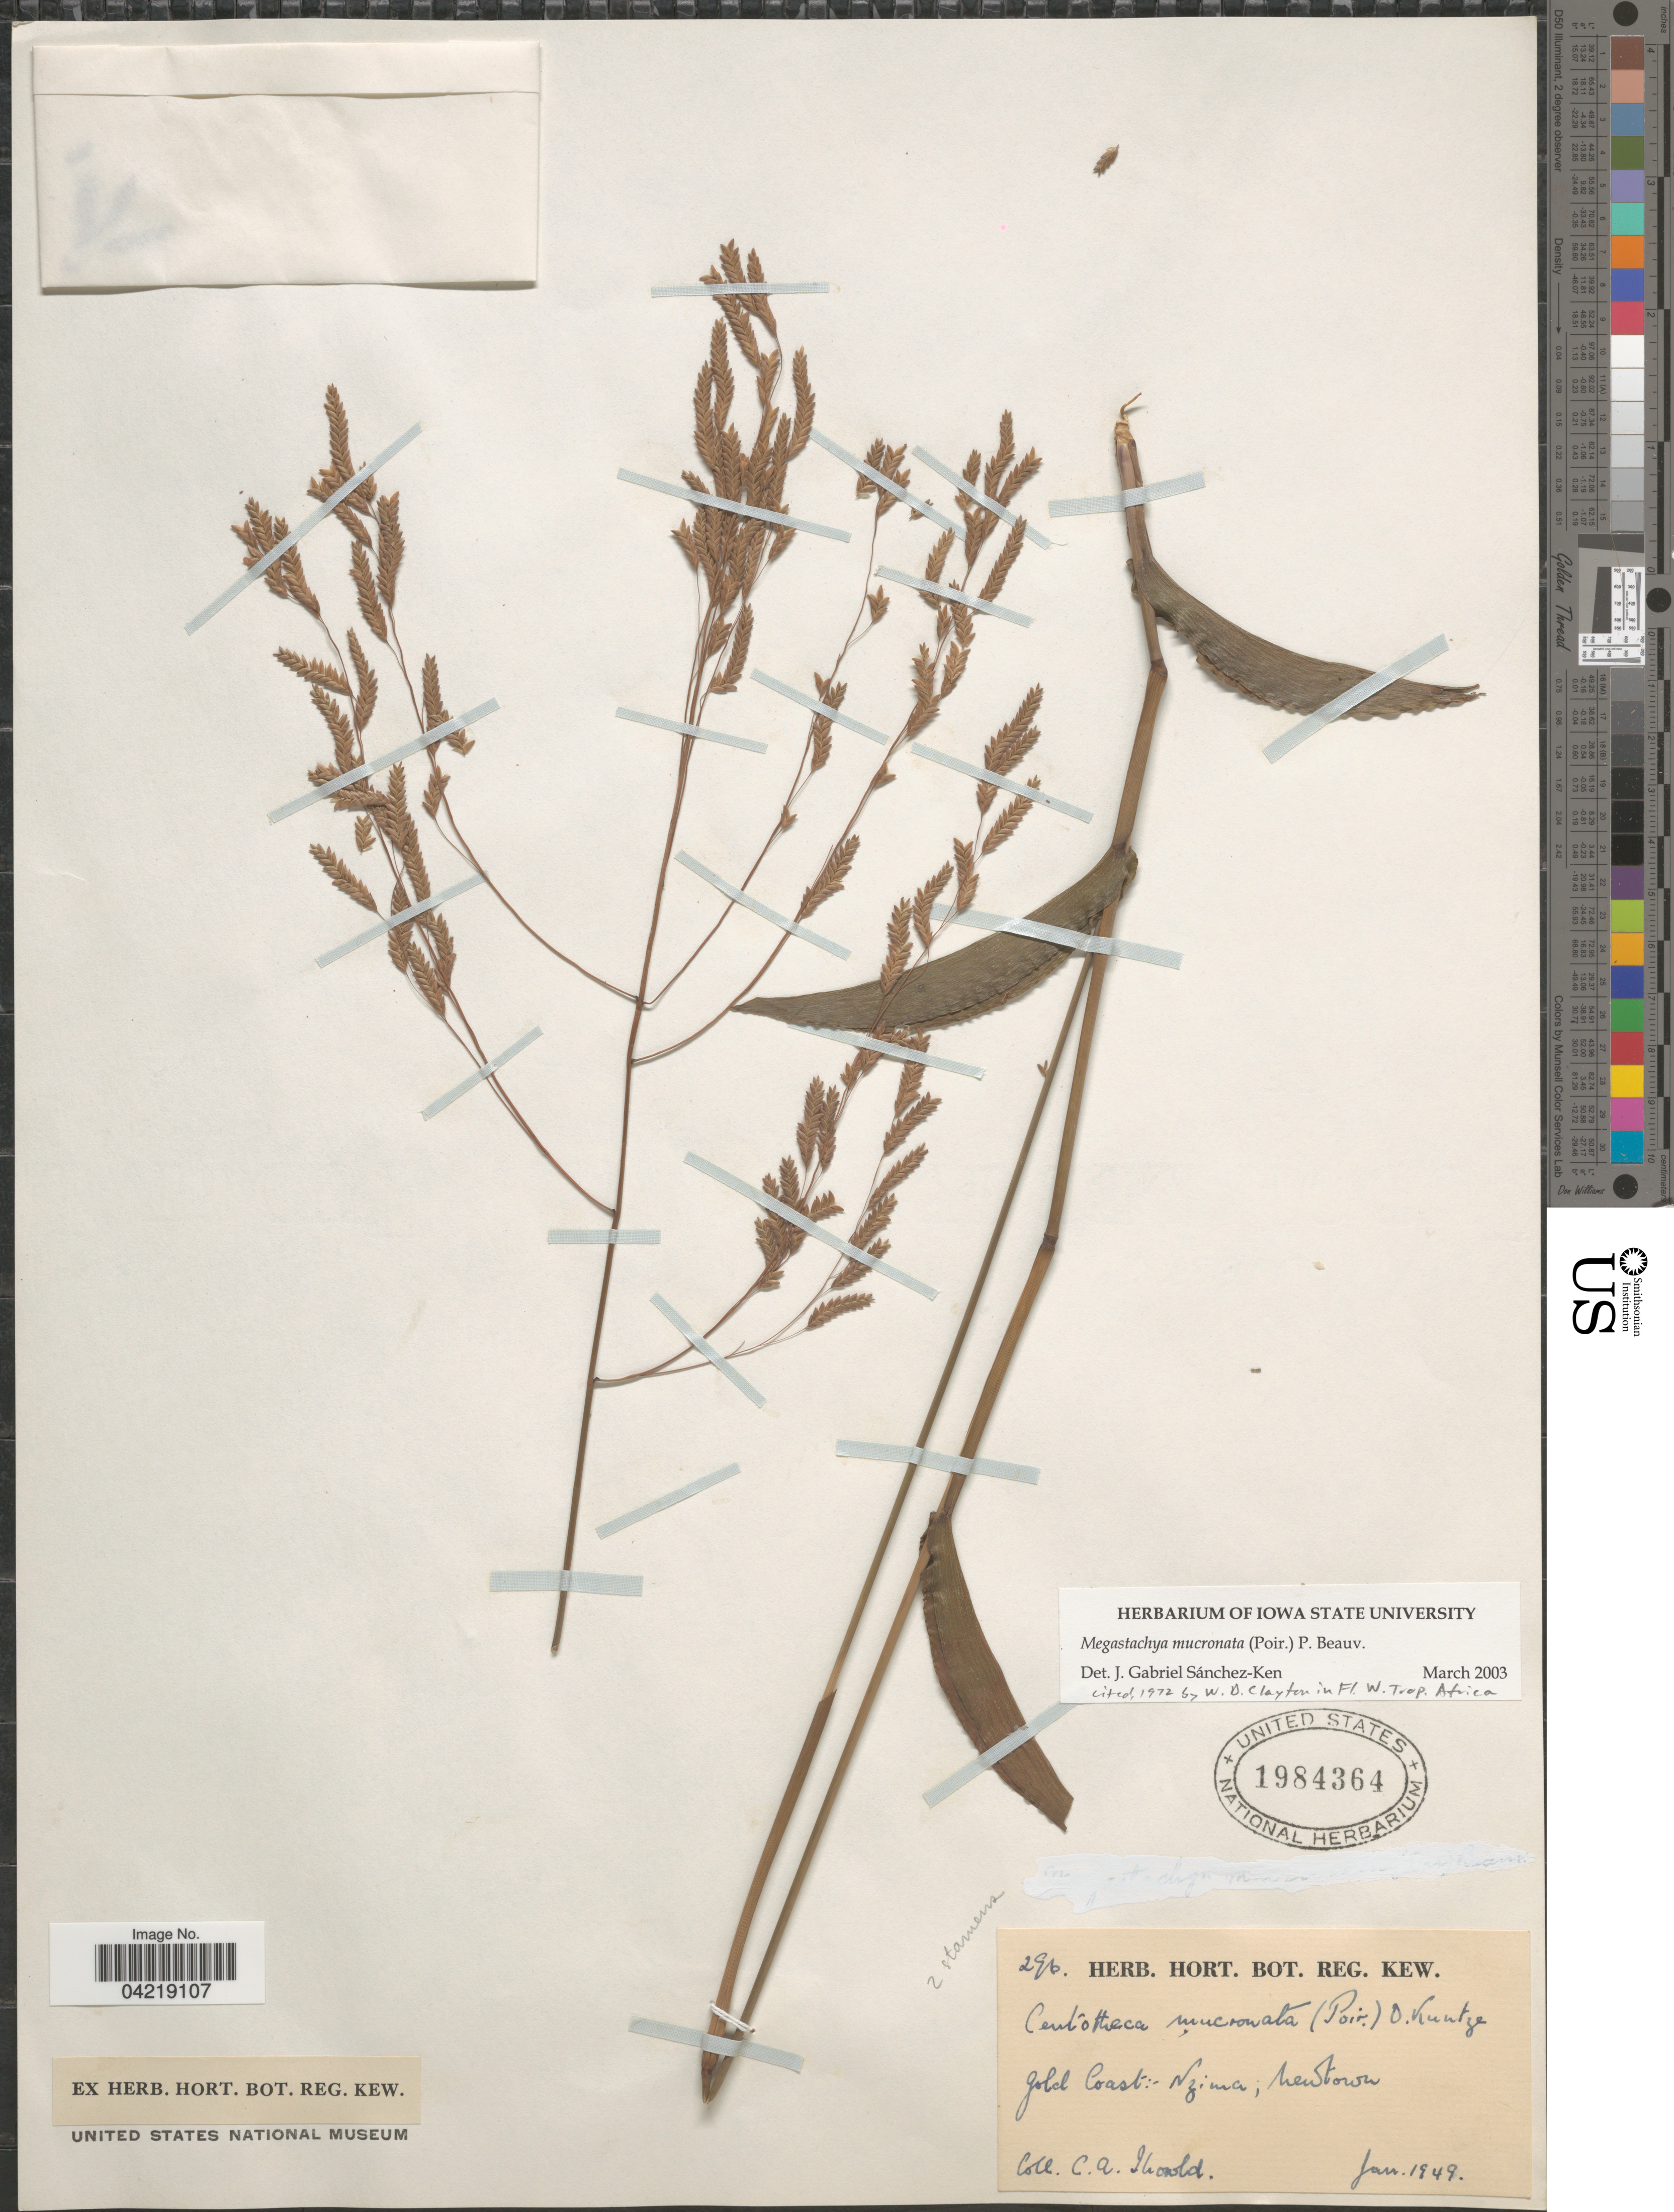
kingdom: Plantae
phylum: Tracheophyta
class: Liliopsida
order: Poales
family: Poaceae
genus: Megastachya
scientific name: Megastachya mucronata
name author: (Poir.) P. Beauv.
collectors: C. Thorold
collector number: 296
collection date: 1949-01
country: Ghana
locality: Gold Coast: Nzima, Newtown.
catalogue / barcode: US 1984364